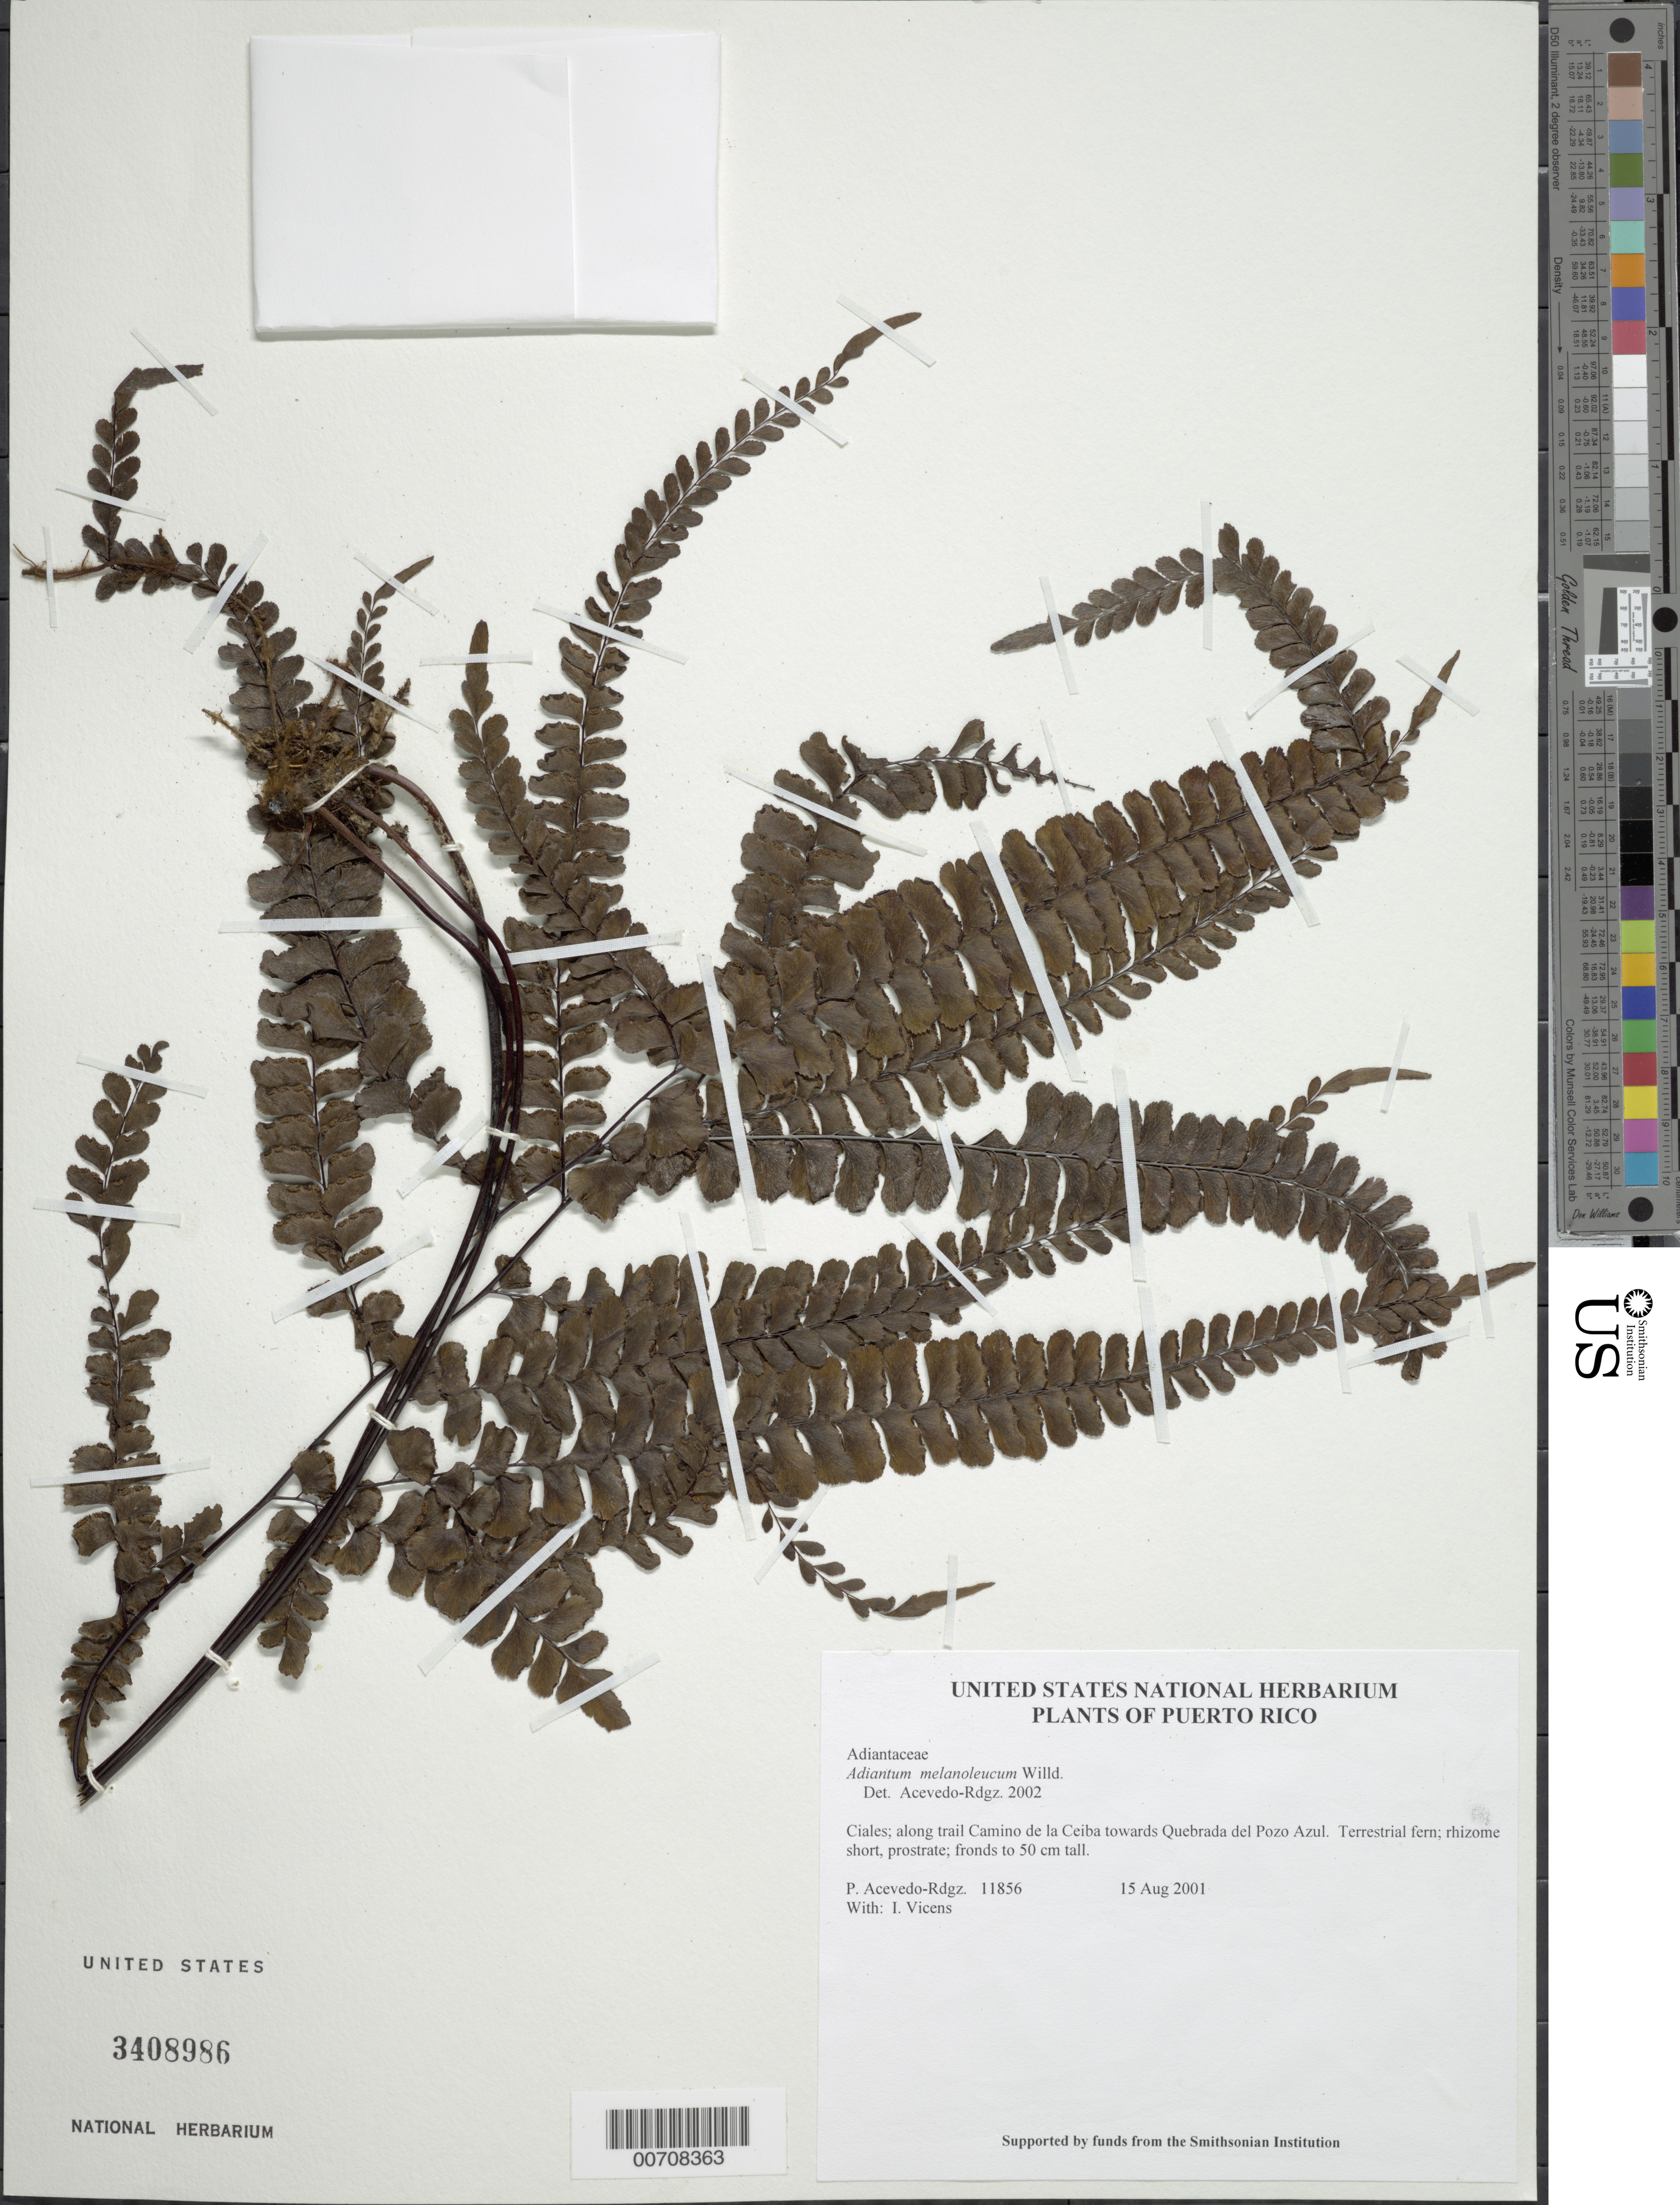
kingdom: Plantae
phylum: Tracheophyta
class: Polypodiopsida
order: Polypodiales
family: Pteridaceae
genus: Adiantum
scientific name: Adiantum melanoleucum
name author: Willd.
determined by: Acevedo-Rodríguez, P., (BOT), Smithsonian Institution - National Museum of Natural History (UNITED STATES)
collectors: P. Acevedo-Rodr. & I. Vicens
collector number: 11856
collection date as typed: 15 Aug 2001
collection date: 2001-08-15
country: Puerto Rico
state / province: Ciales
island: Puerto Rico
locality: Ciales; along trail Camino de la Ceiba towards Quebrada del Pozo Azul.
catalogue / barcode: US 3408986